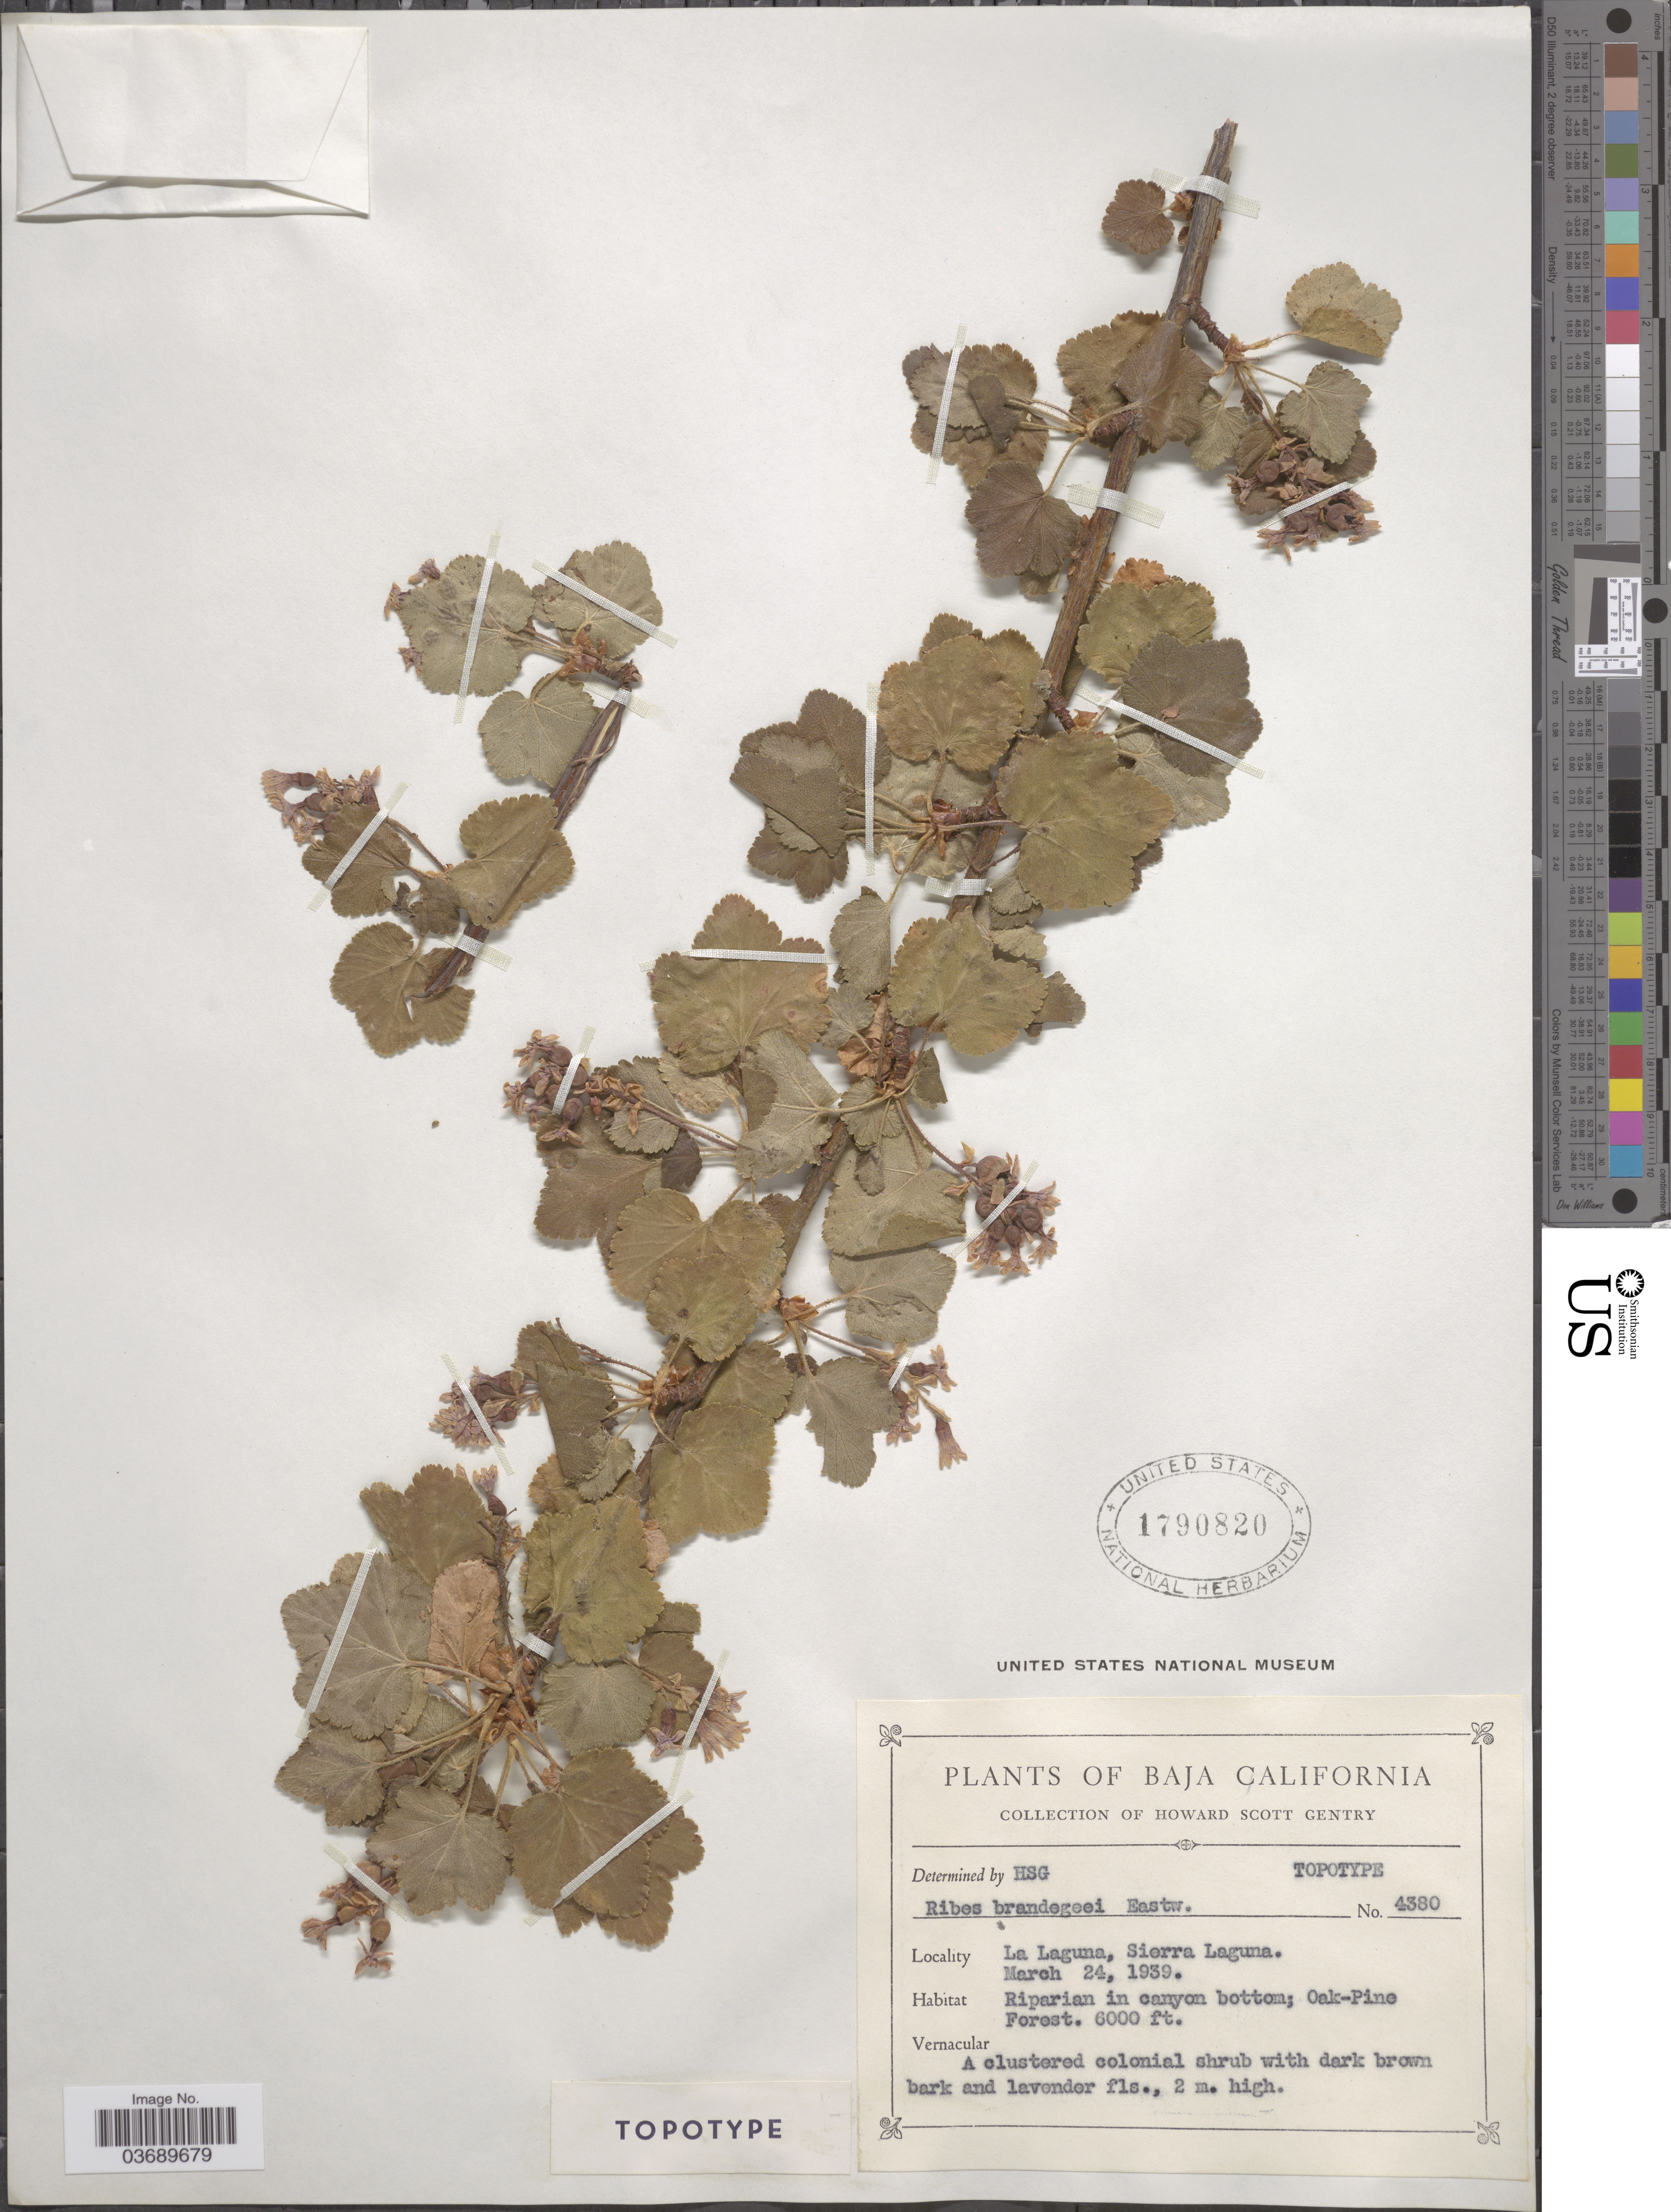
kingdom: Plantae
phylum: Tracheophyta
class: Magnoliopsida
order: Saxifragales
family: Grossulariaceae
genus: Ribes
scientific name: Ribes brandegei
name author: Eastw.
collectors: H. S. Gentry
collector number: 4380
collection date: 1939-03-24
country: Mexico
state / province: Baja California Sur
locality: La Laguna, Sierra Laguna.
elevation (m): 1829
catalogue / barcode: US 1790820